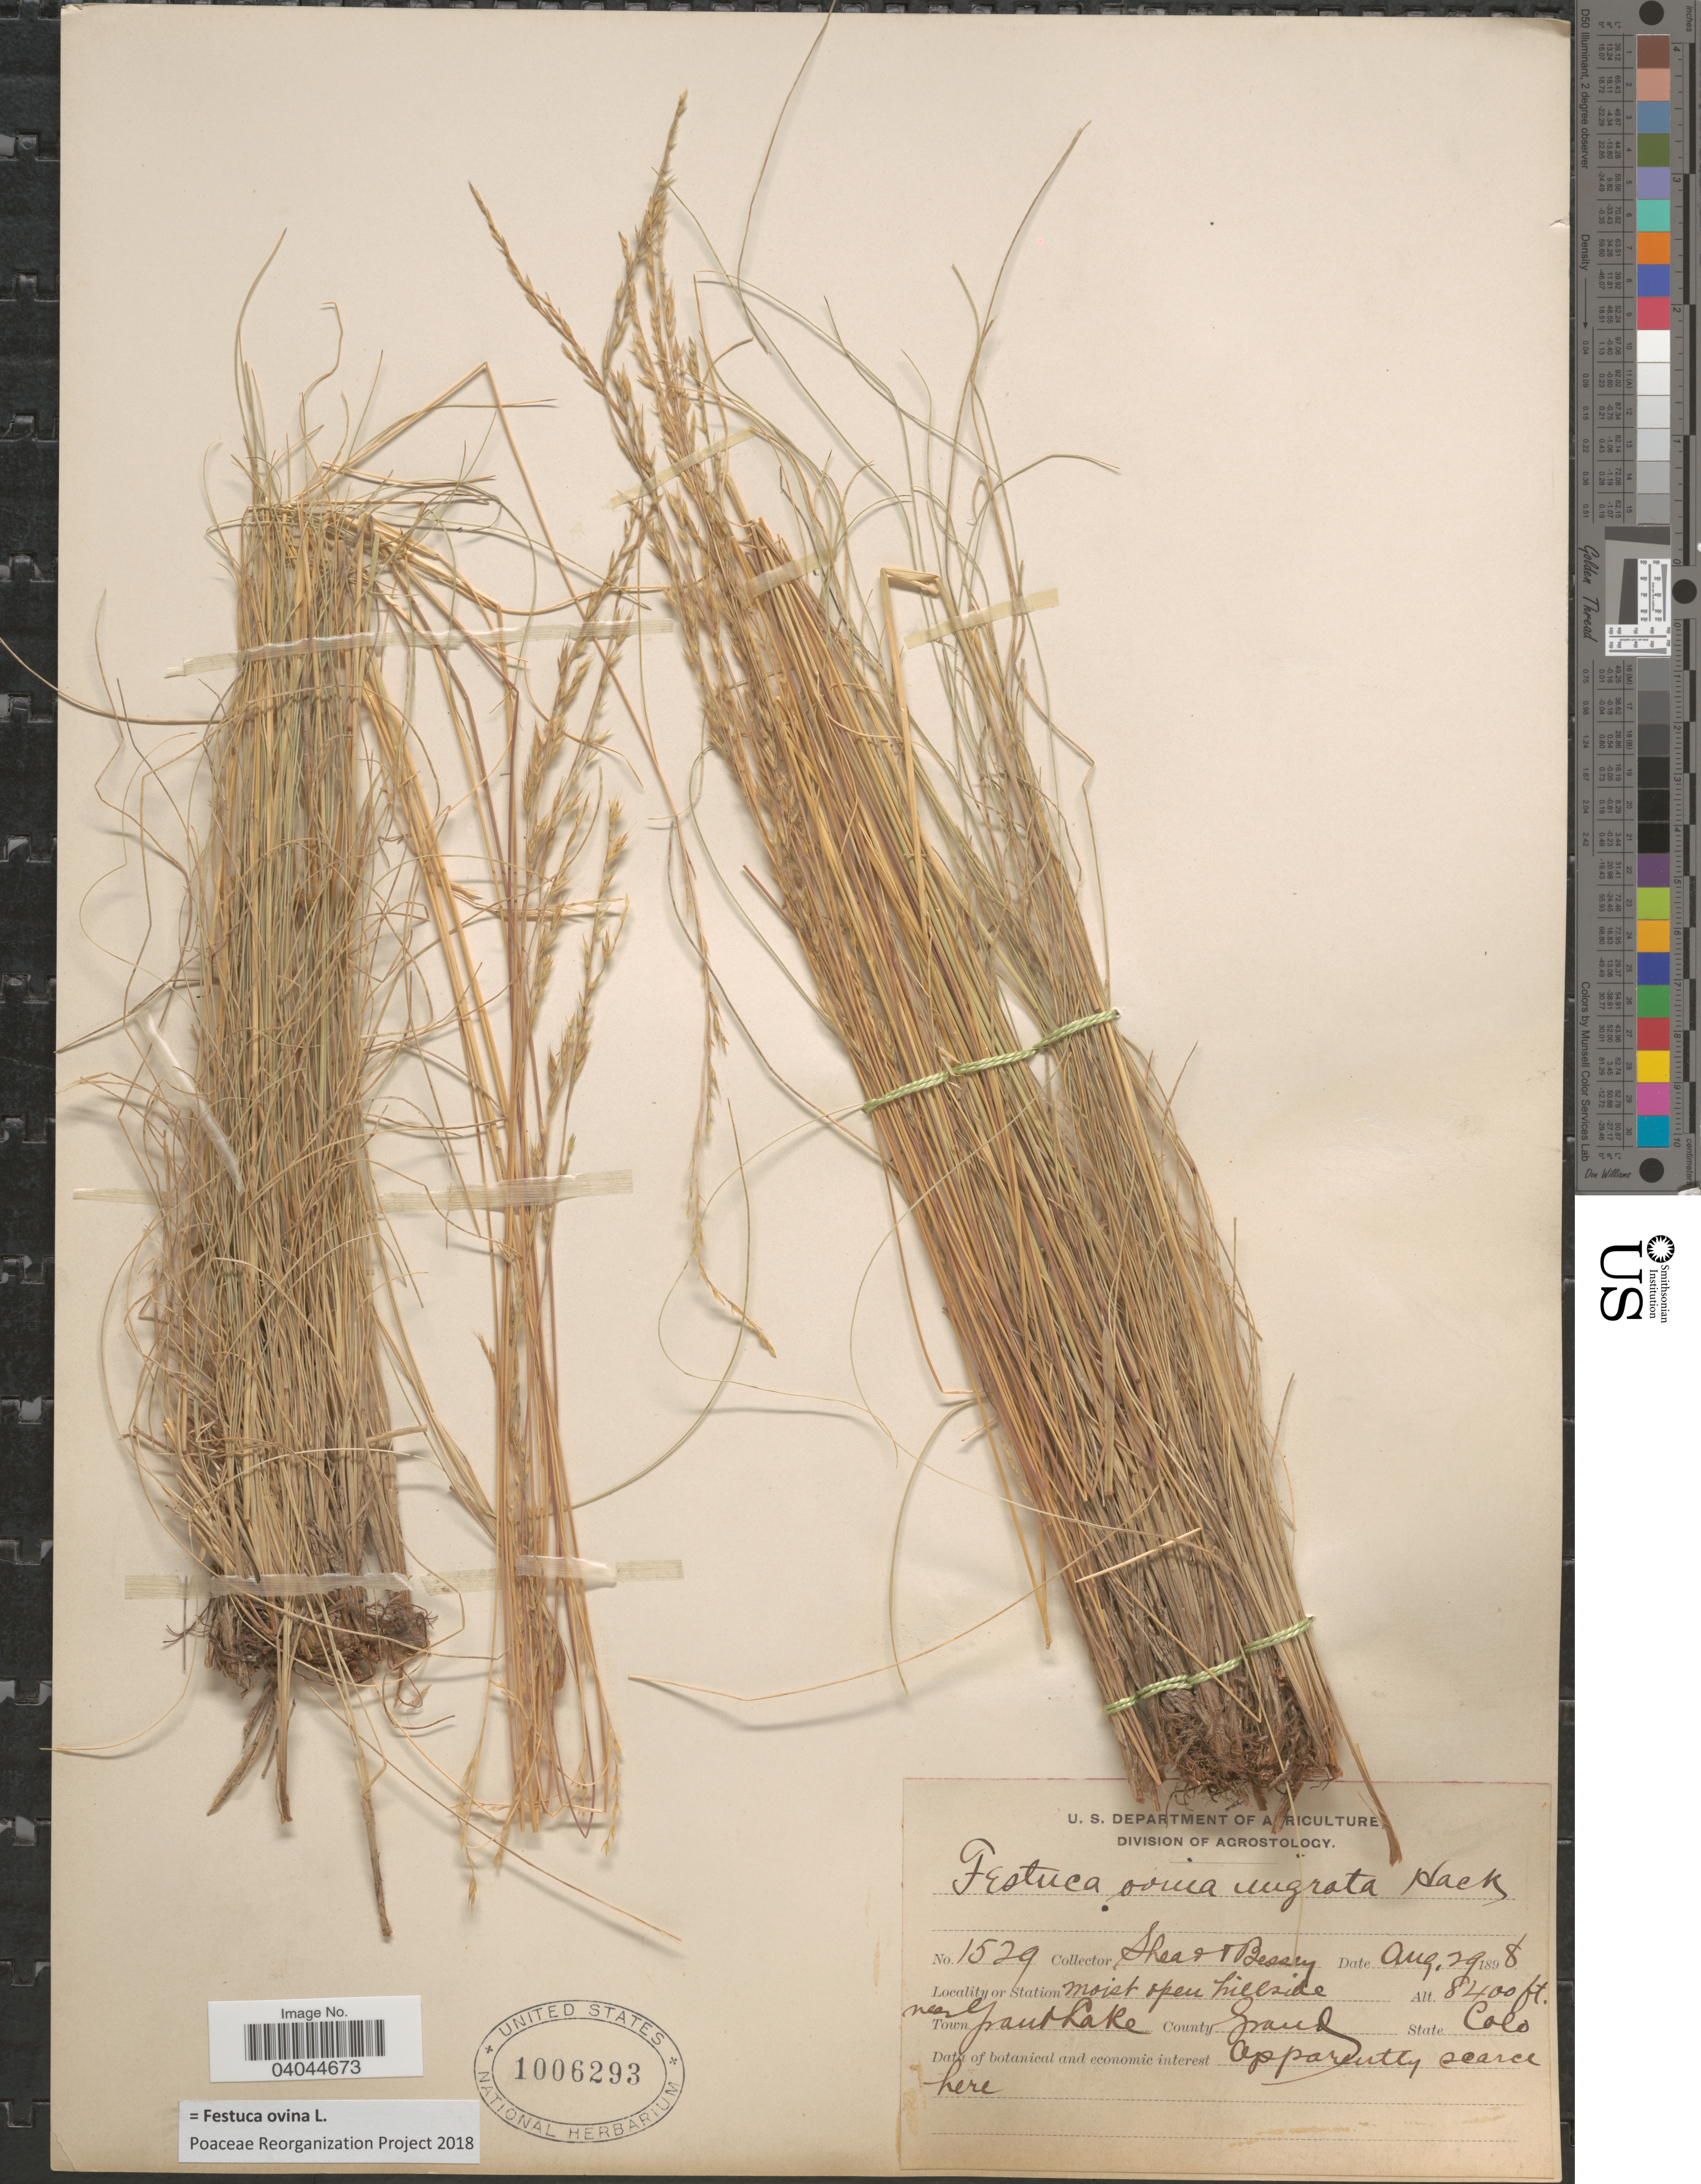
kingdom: Plantae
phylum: Tracheophyta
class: Liliopsida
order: Poales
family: Poaceae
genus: Festuca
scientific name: Festuca ovina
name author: L.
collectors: -- Shear & -. Bessey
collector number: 1529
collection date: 1898-08-29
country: United States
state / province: Colorado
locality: Near Grand Lake. County Grand.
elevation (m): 2560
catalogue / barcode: US 1006293